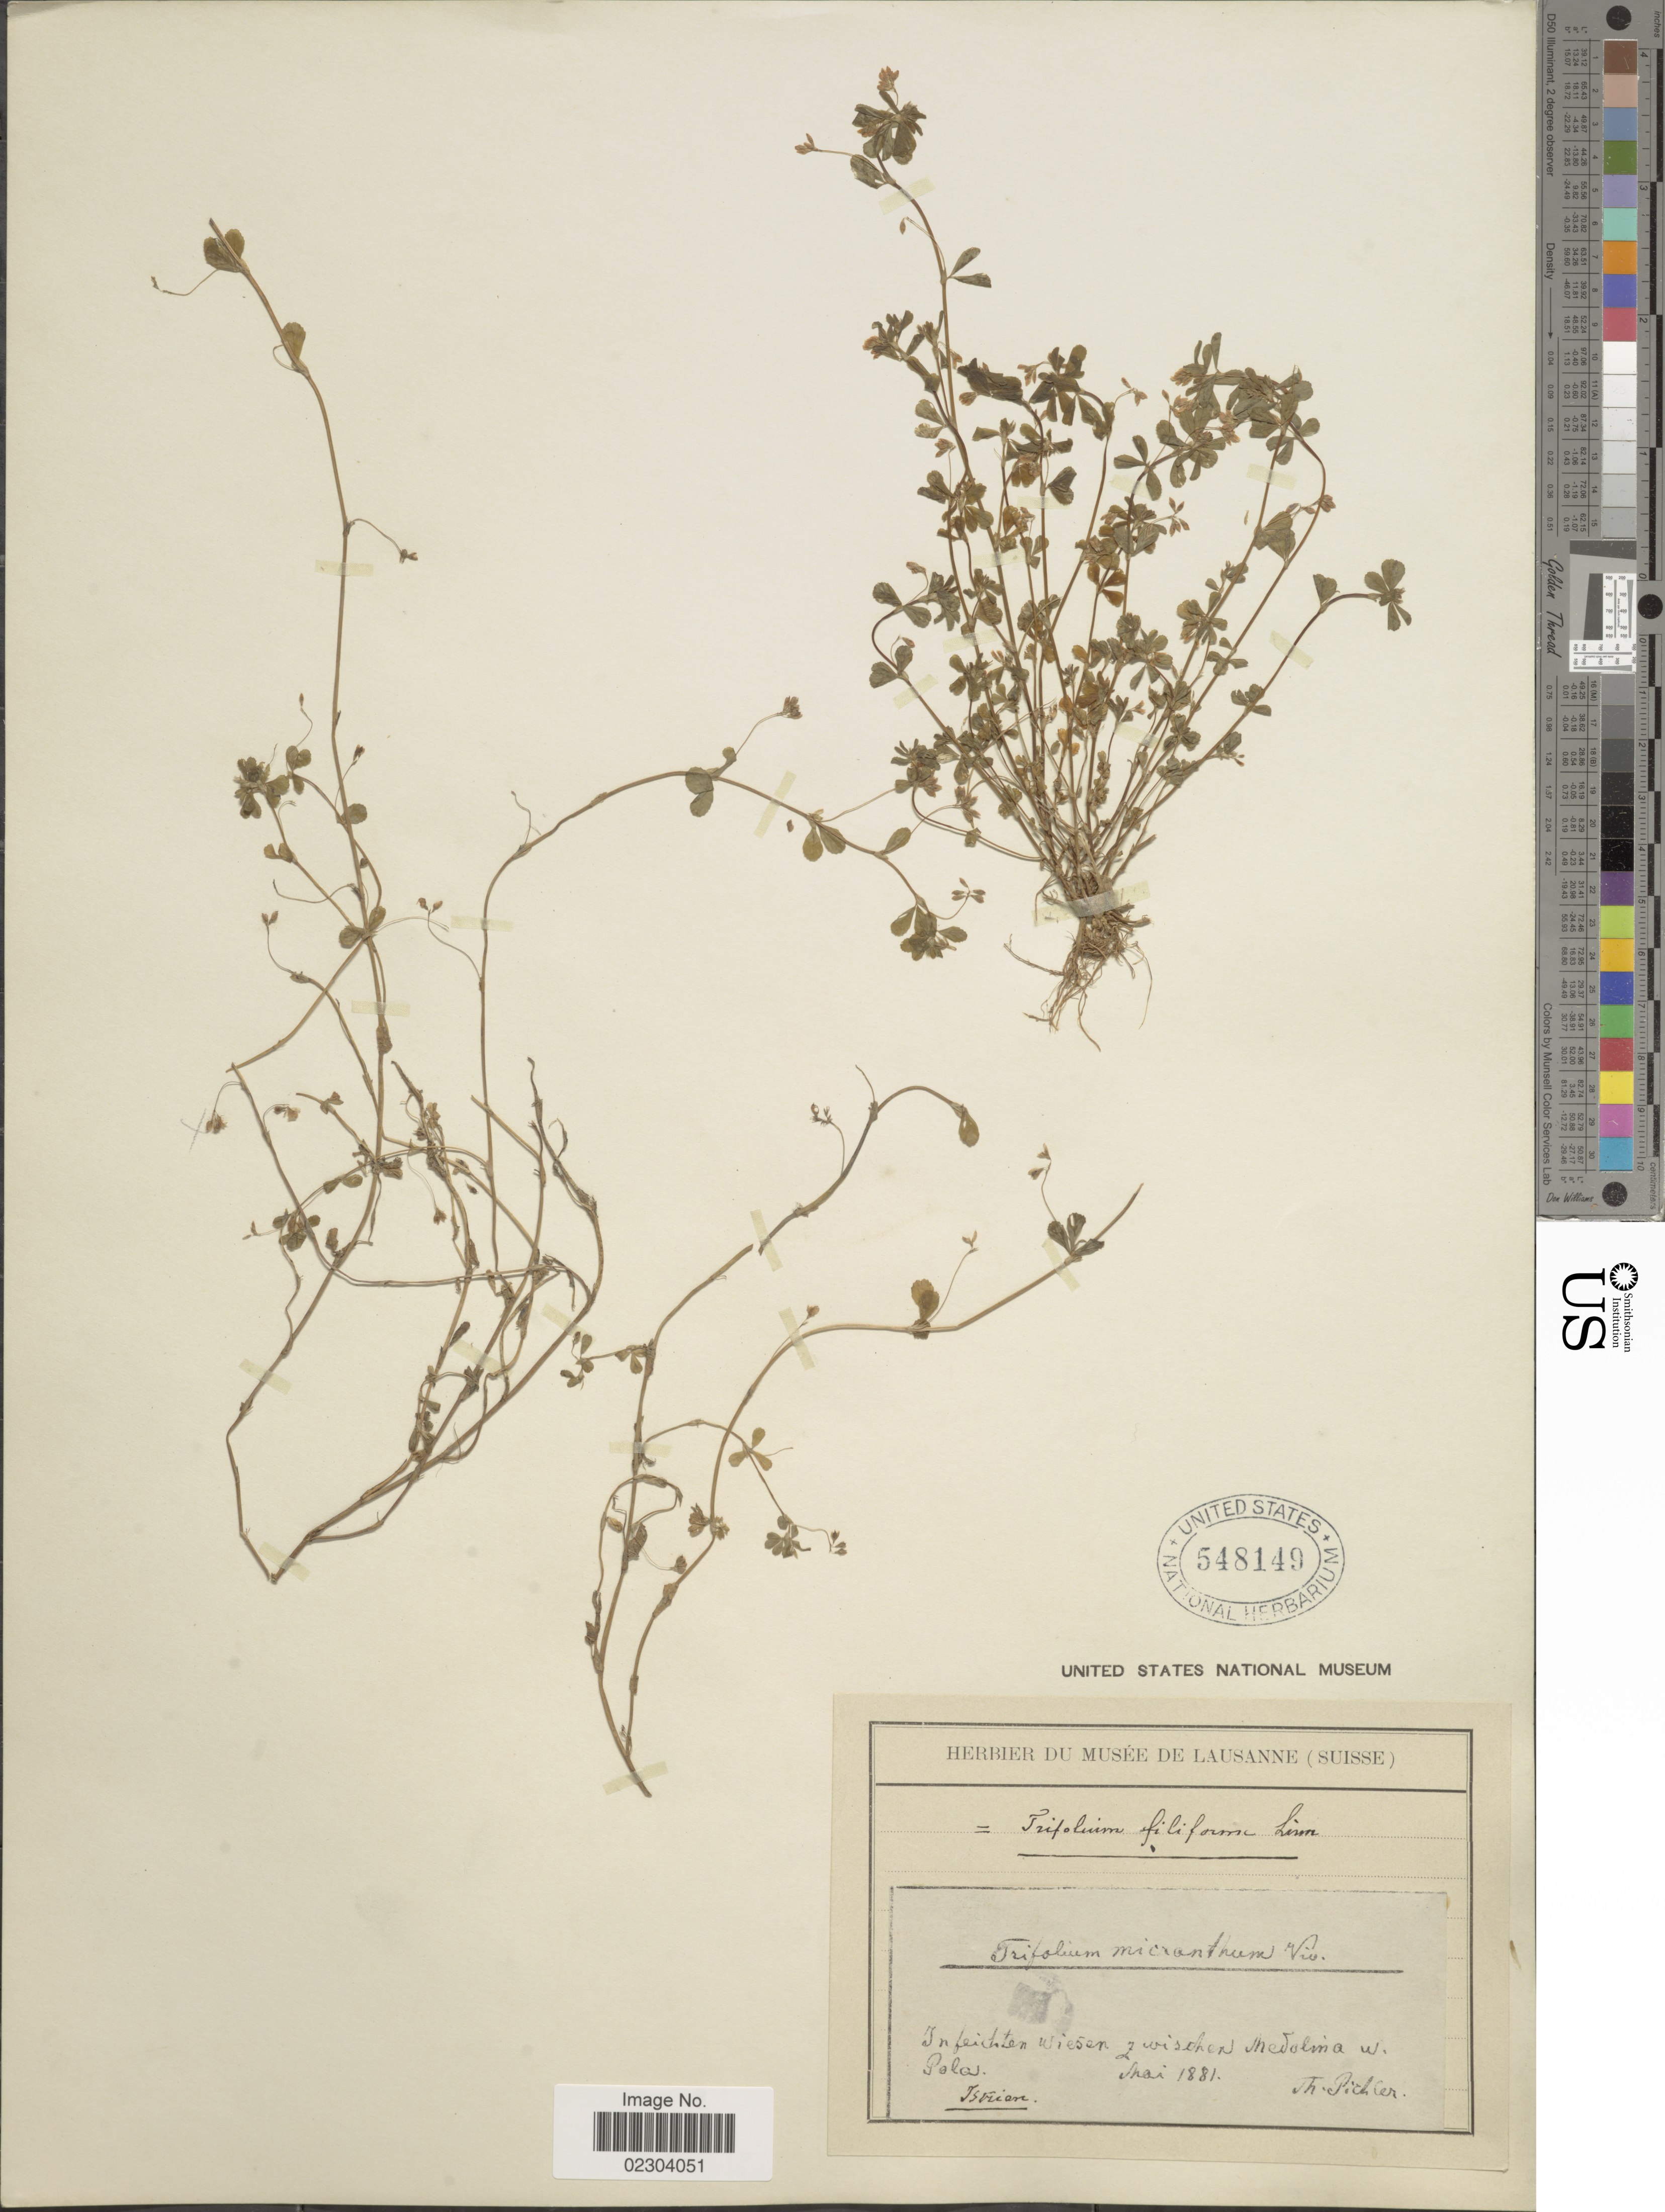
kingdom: Plantae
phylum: Tracheophyta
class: Magnoliopsida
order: Fabales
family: Fabaceae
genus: Trifolium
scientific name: Trifolium filiforme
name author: L.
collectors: T. Pichler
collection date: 1881-05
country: Croatia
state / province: Istria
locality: In wet meadows between Medulin and Pula.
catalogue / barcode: US 548149